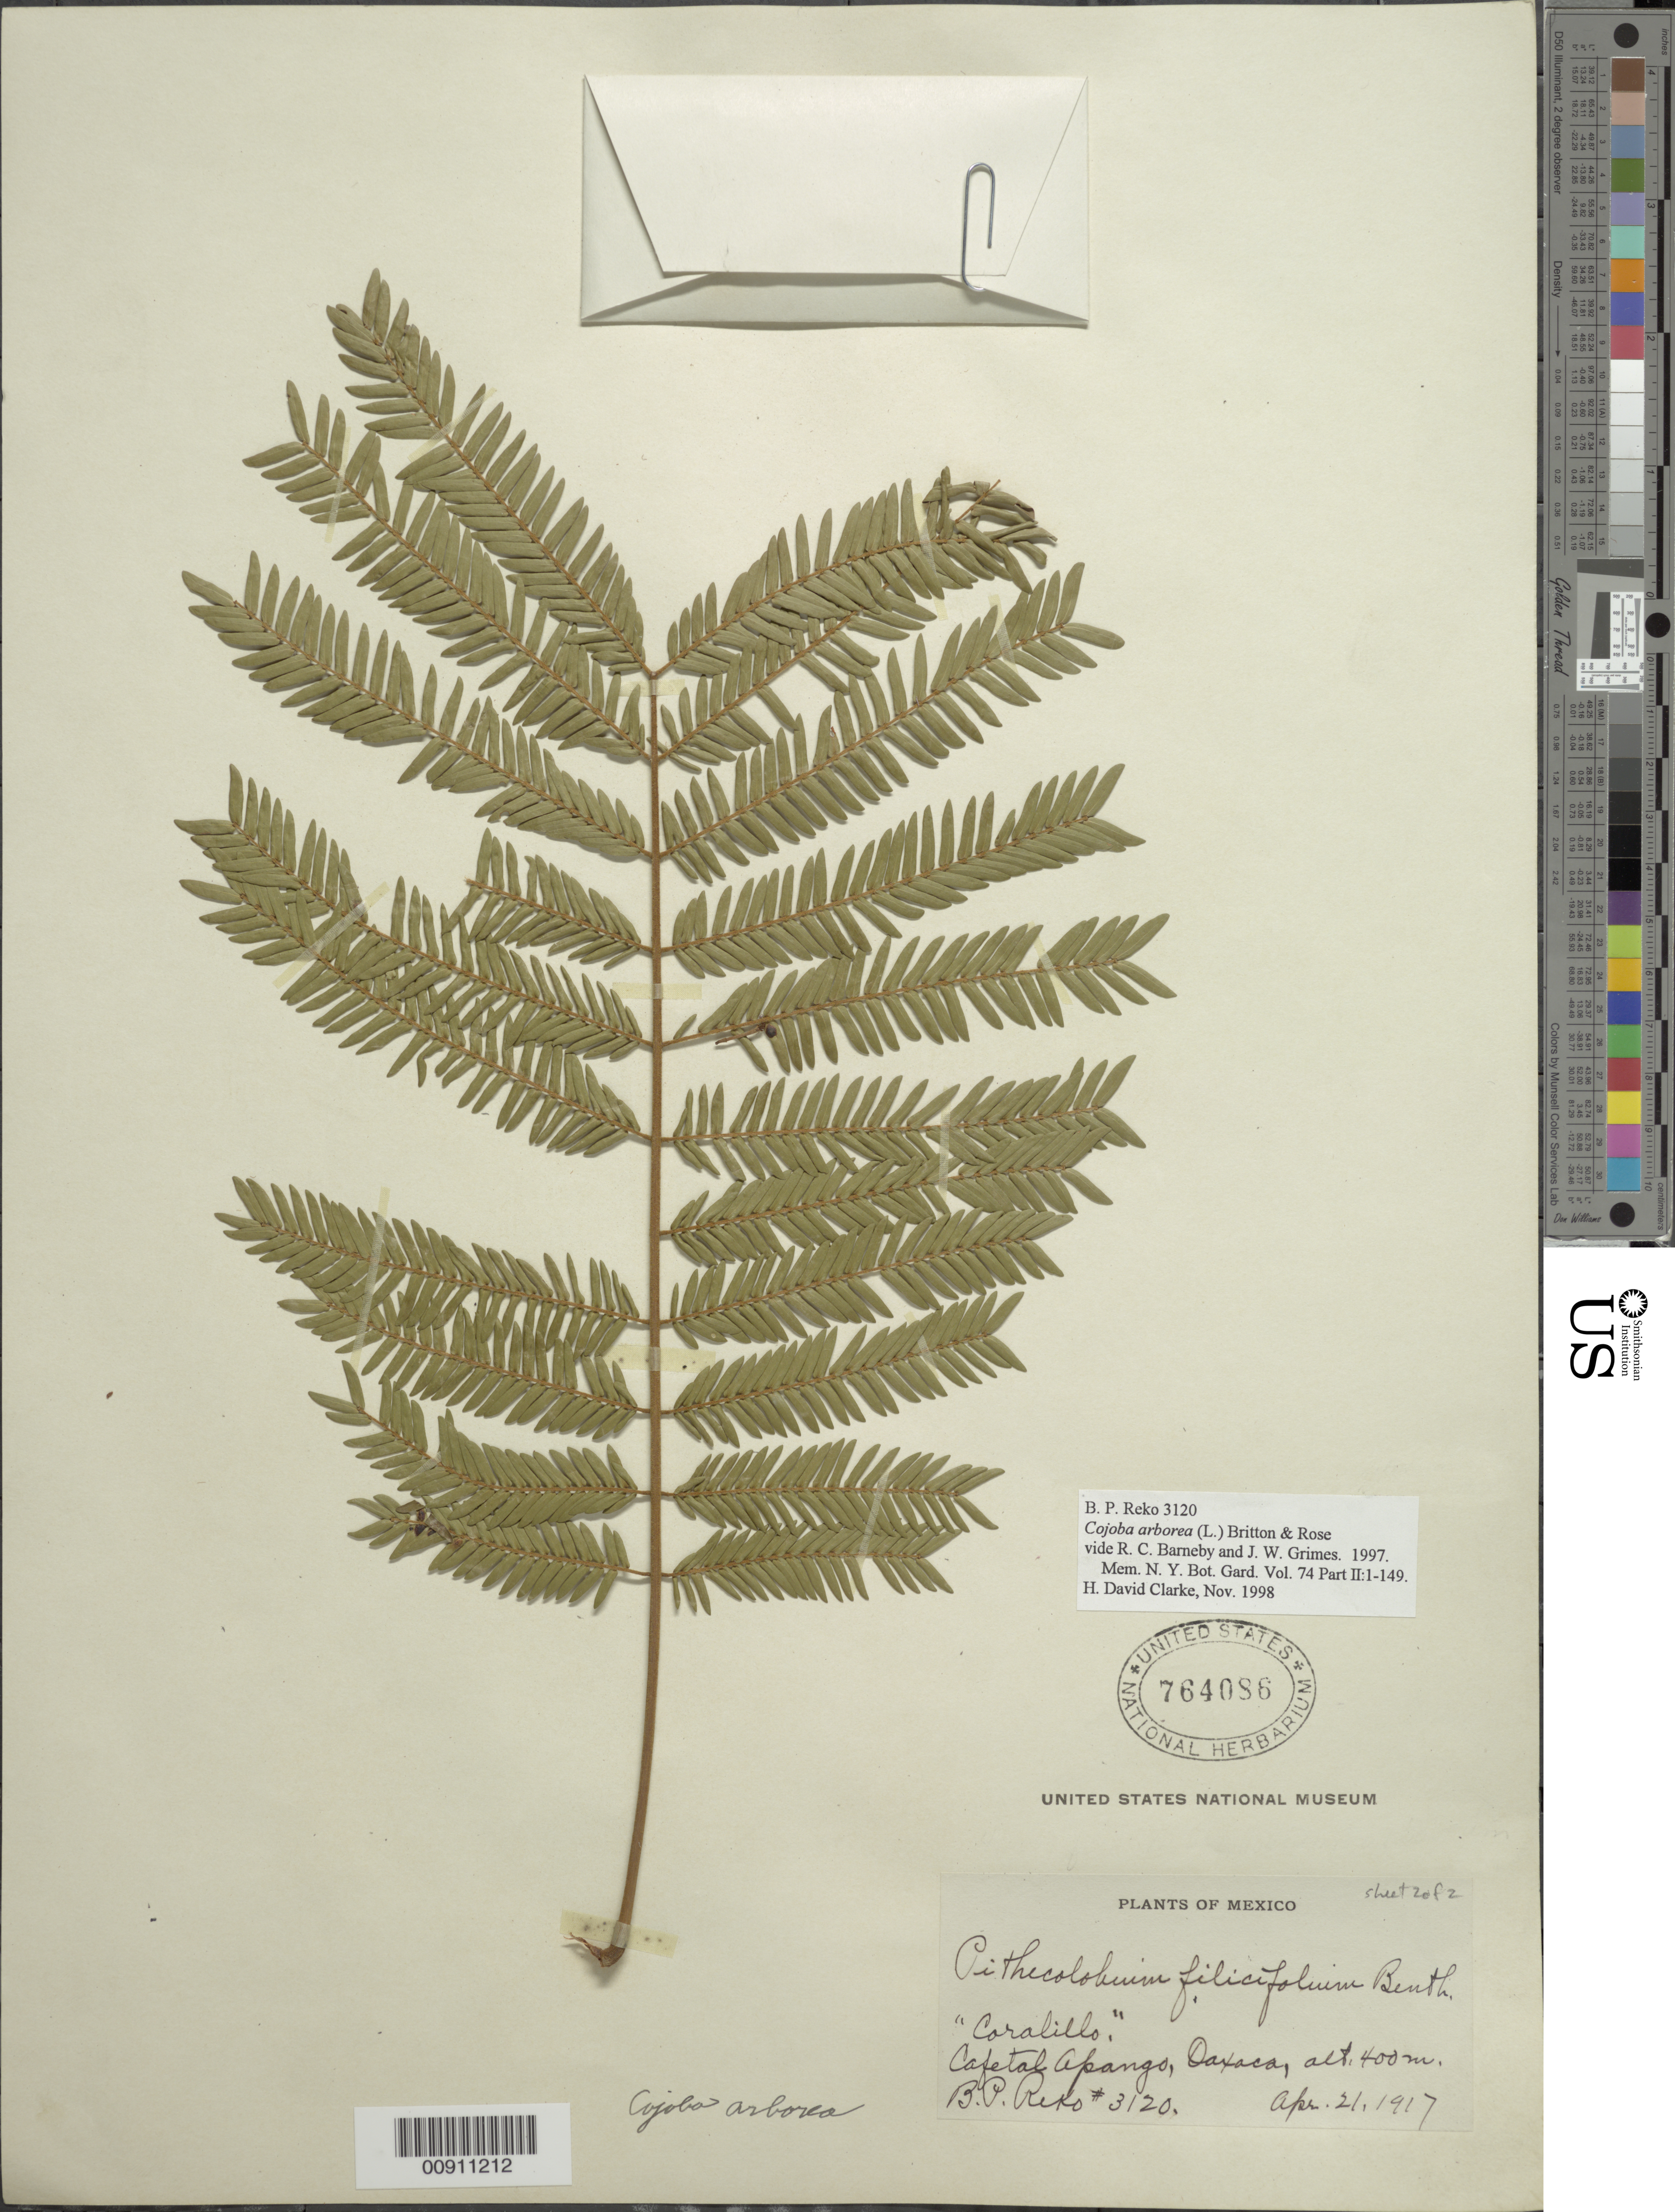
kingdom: Plantae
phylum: Tracheophyta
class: Magnoliopsida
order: Fabales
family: Fabaceae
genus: Cojoba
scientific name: Cojoba arborea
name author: (L.) Britton & Rose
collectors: B. P. Reko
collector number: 3120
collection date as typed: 21 Apr 1917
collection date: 1917-04-21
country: Mexico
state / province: Oaxaca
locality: Cafetal Apango, Oaxaca.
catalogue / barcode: US 764086